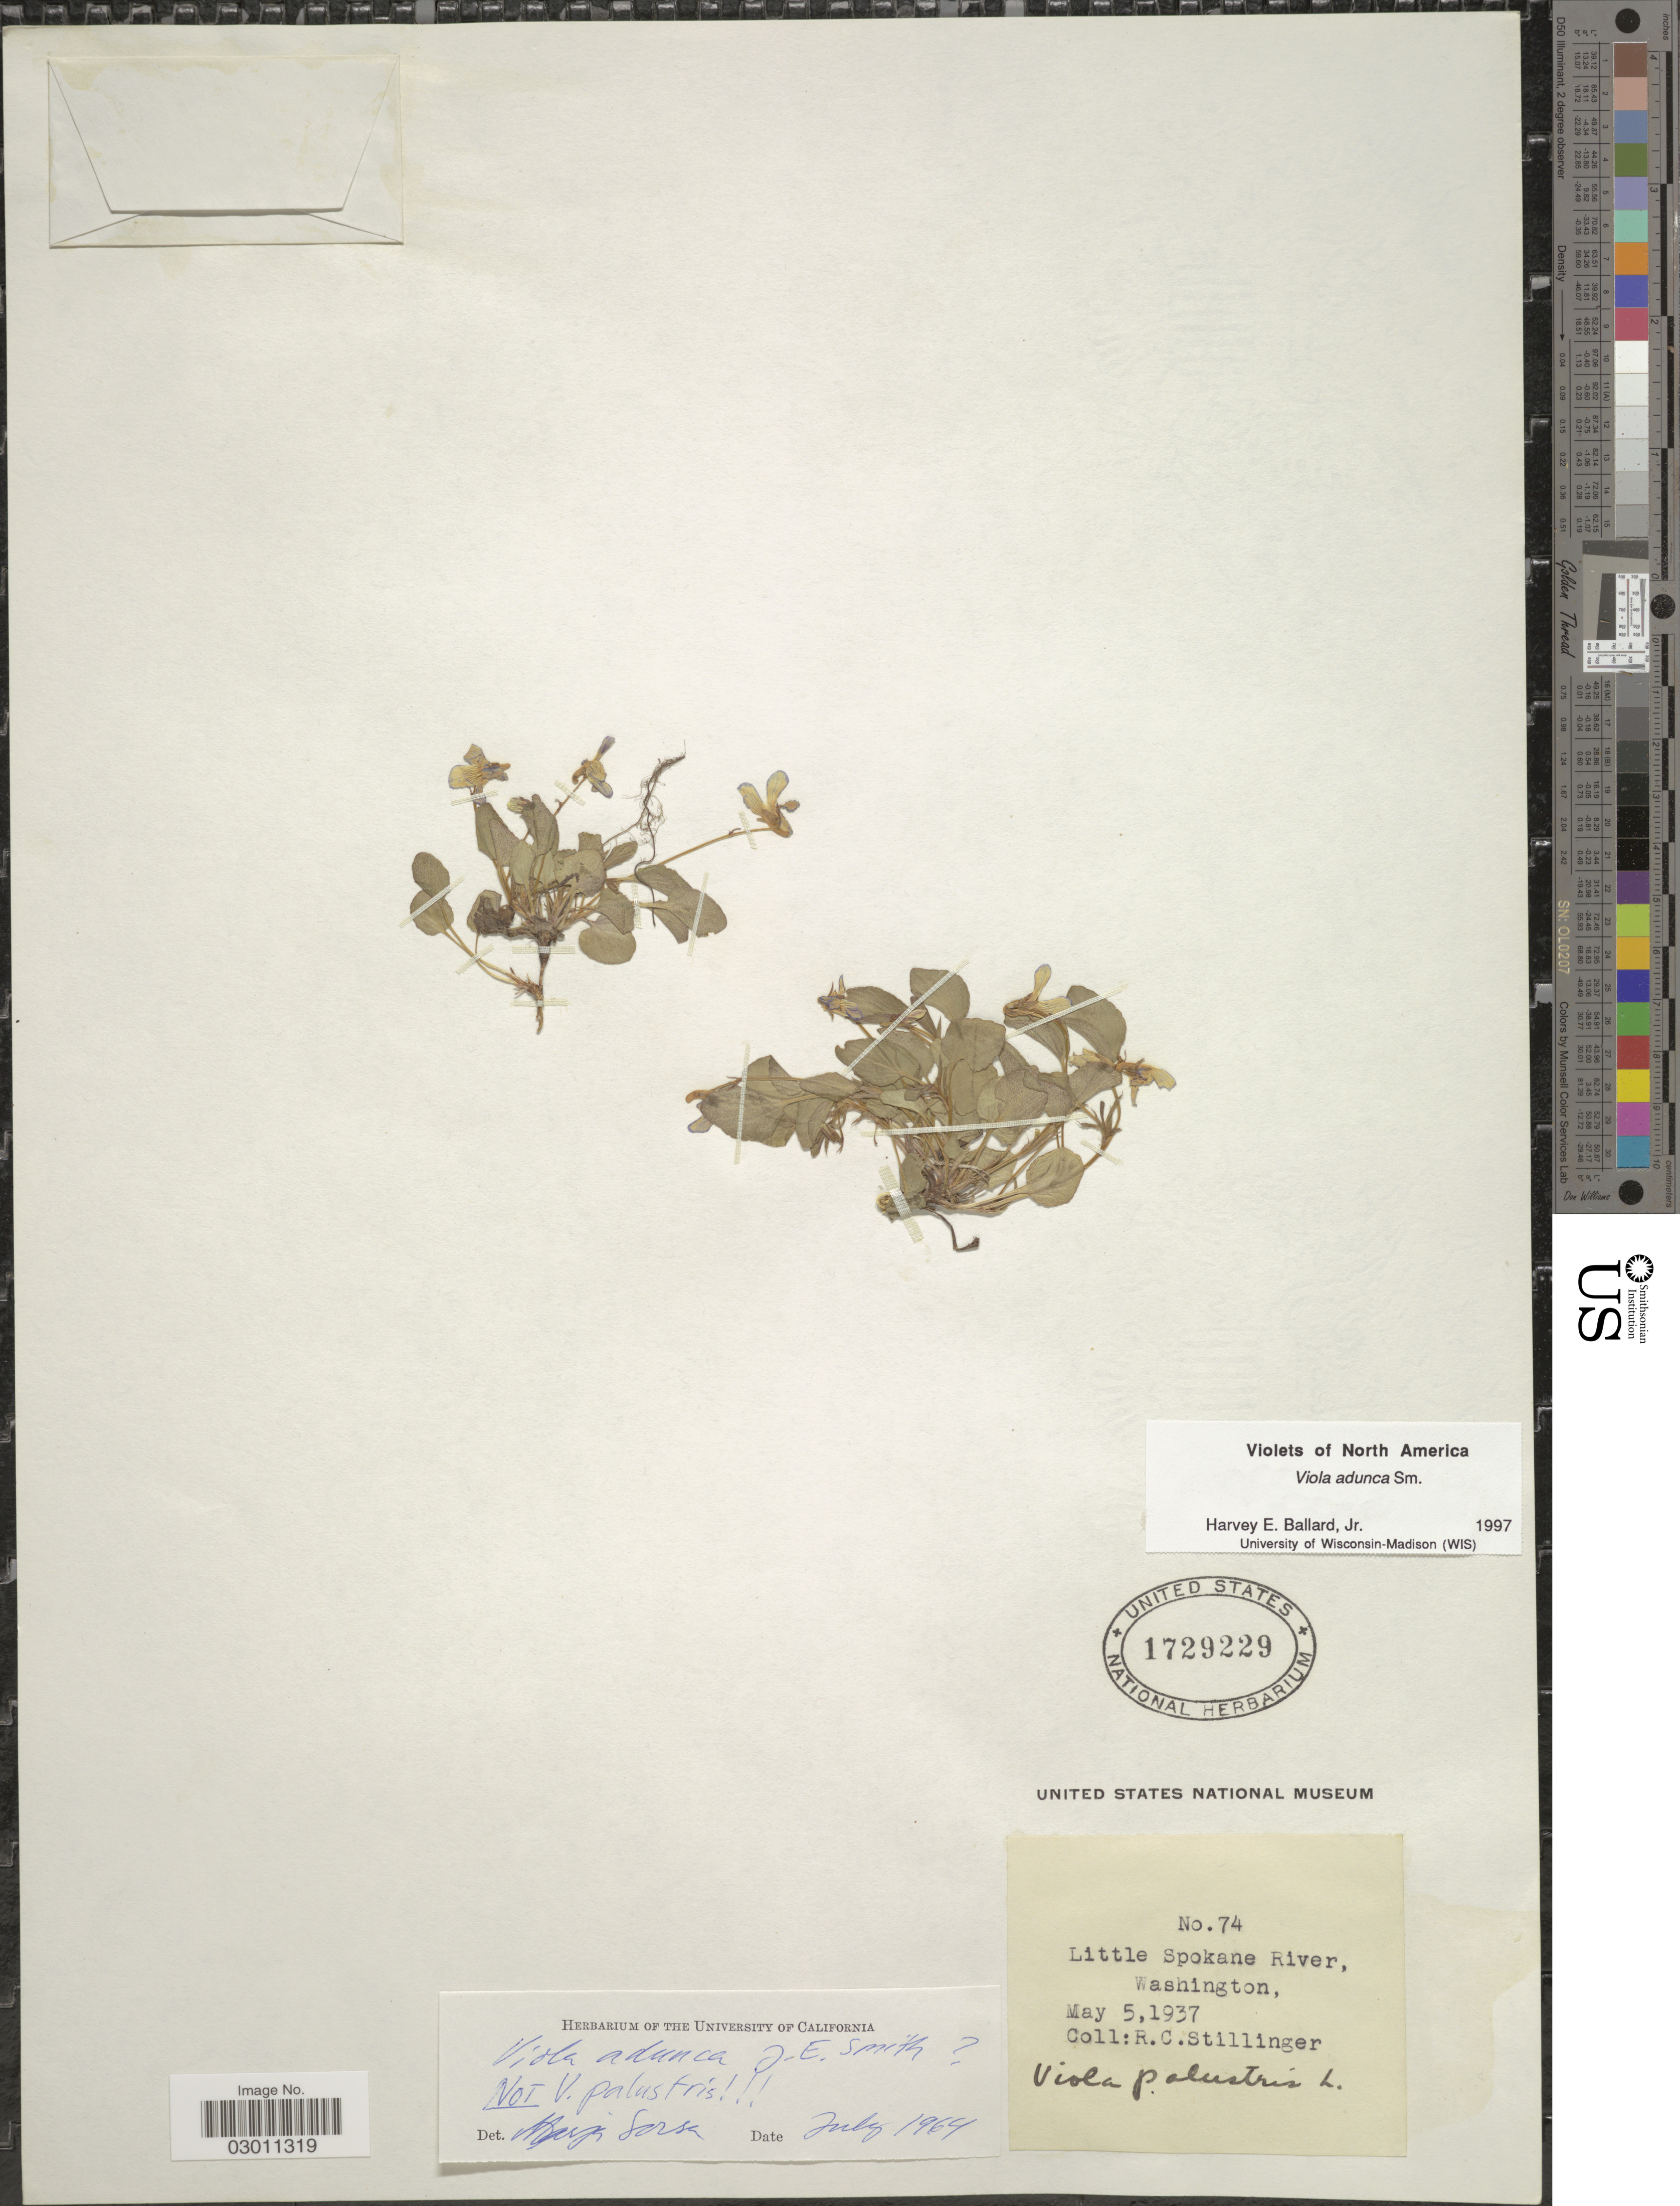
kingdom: Plantae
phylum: Tracheophyta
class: Magnoliopsida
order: Malpighiales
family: Violaceae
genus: Viola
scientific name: Viola adunca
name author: Sm.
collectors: R. Stillinger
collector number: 74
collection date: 1937-05-05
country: United States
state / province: Washington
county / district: Spokane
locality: Little Spokane River.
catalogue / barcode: US 1729229